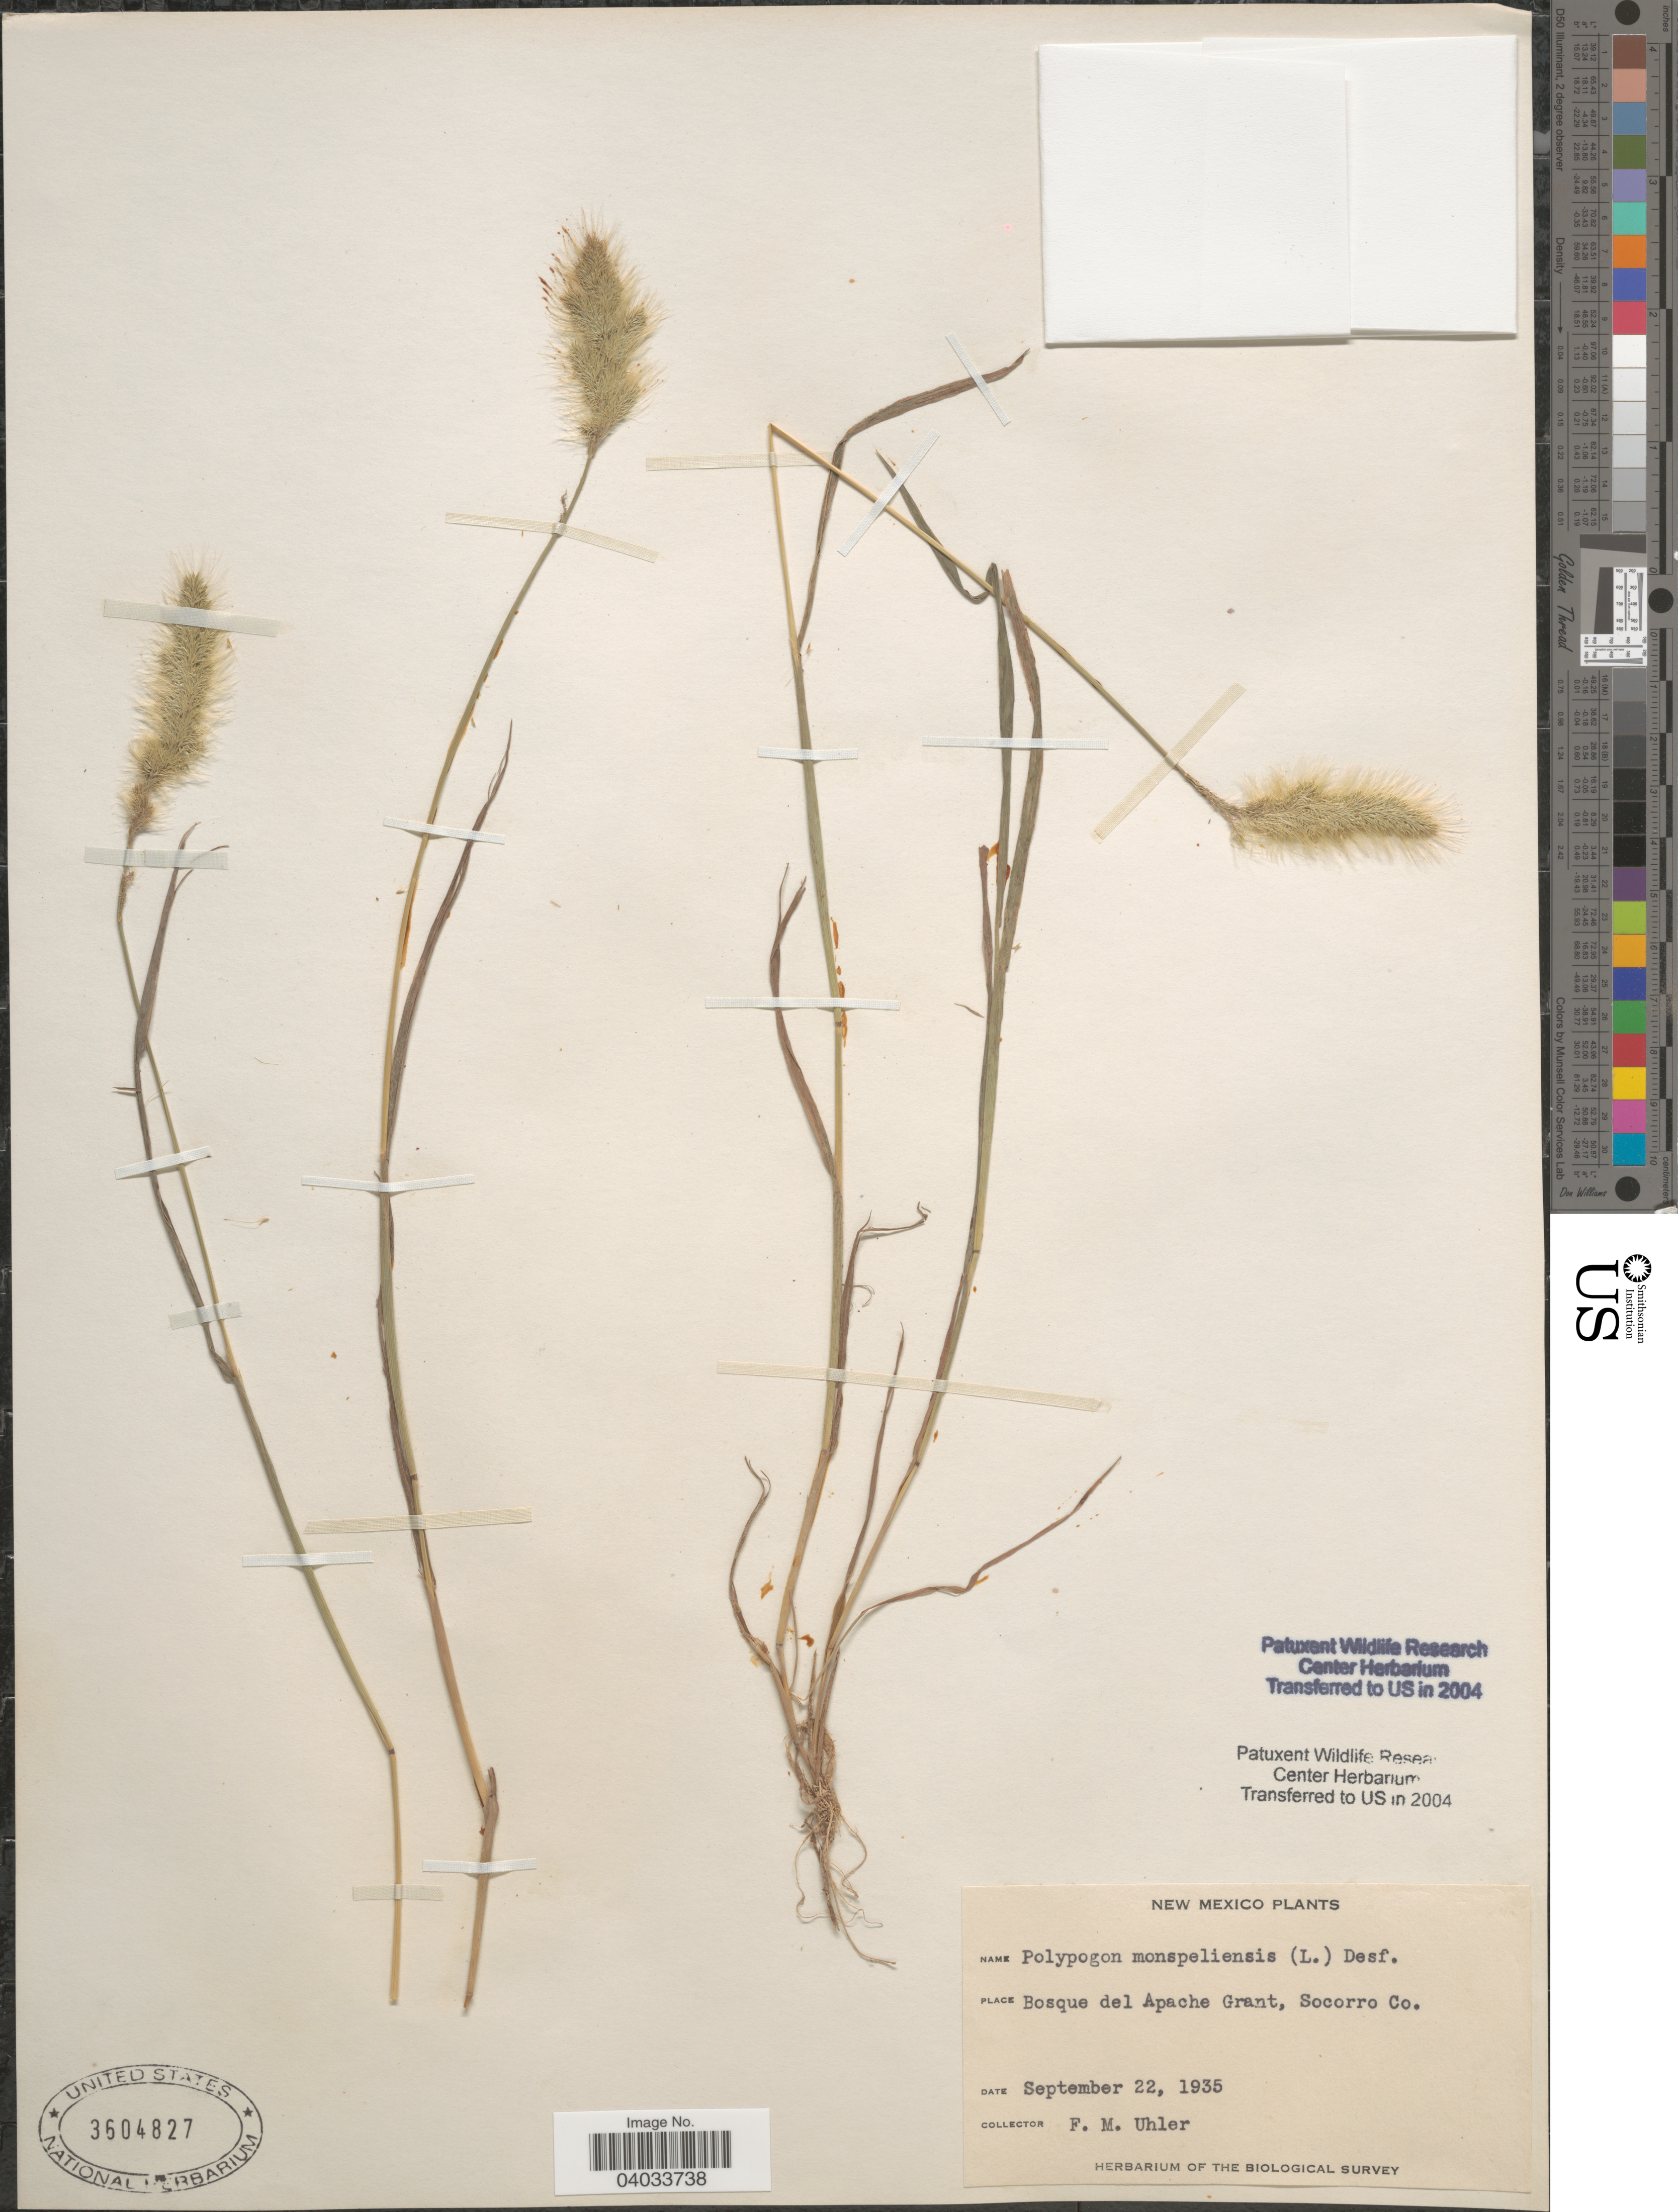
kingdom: Plantae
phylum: Tracheophyta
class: Liliopsida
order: Poales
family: Poaceae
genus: Polypogon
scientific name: Polypogon monspeliensis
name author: (L.) Desf.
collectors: F. M. Uhler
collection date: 1935-09-22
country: United States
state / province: New Mexico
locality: Bosque del Apache Grant, Socorro Co.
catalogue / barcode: US 3604827